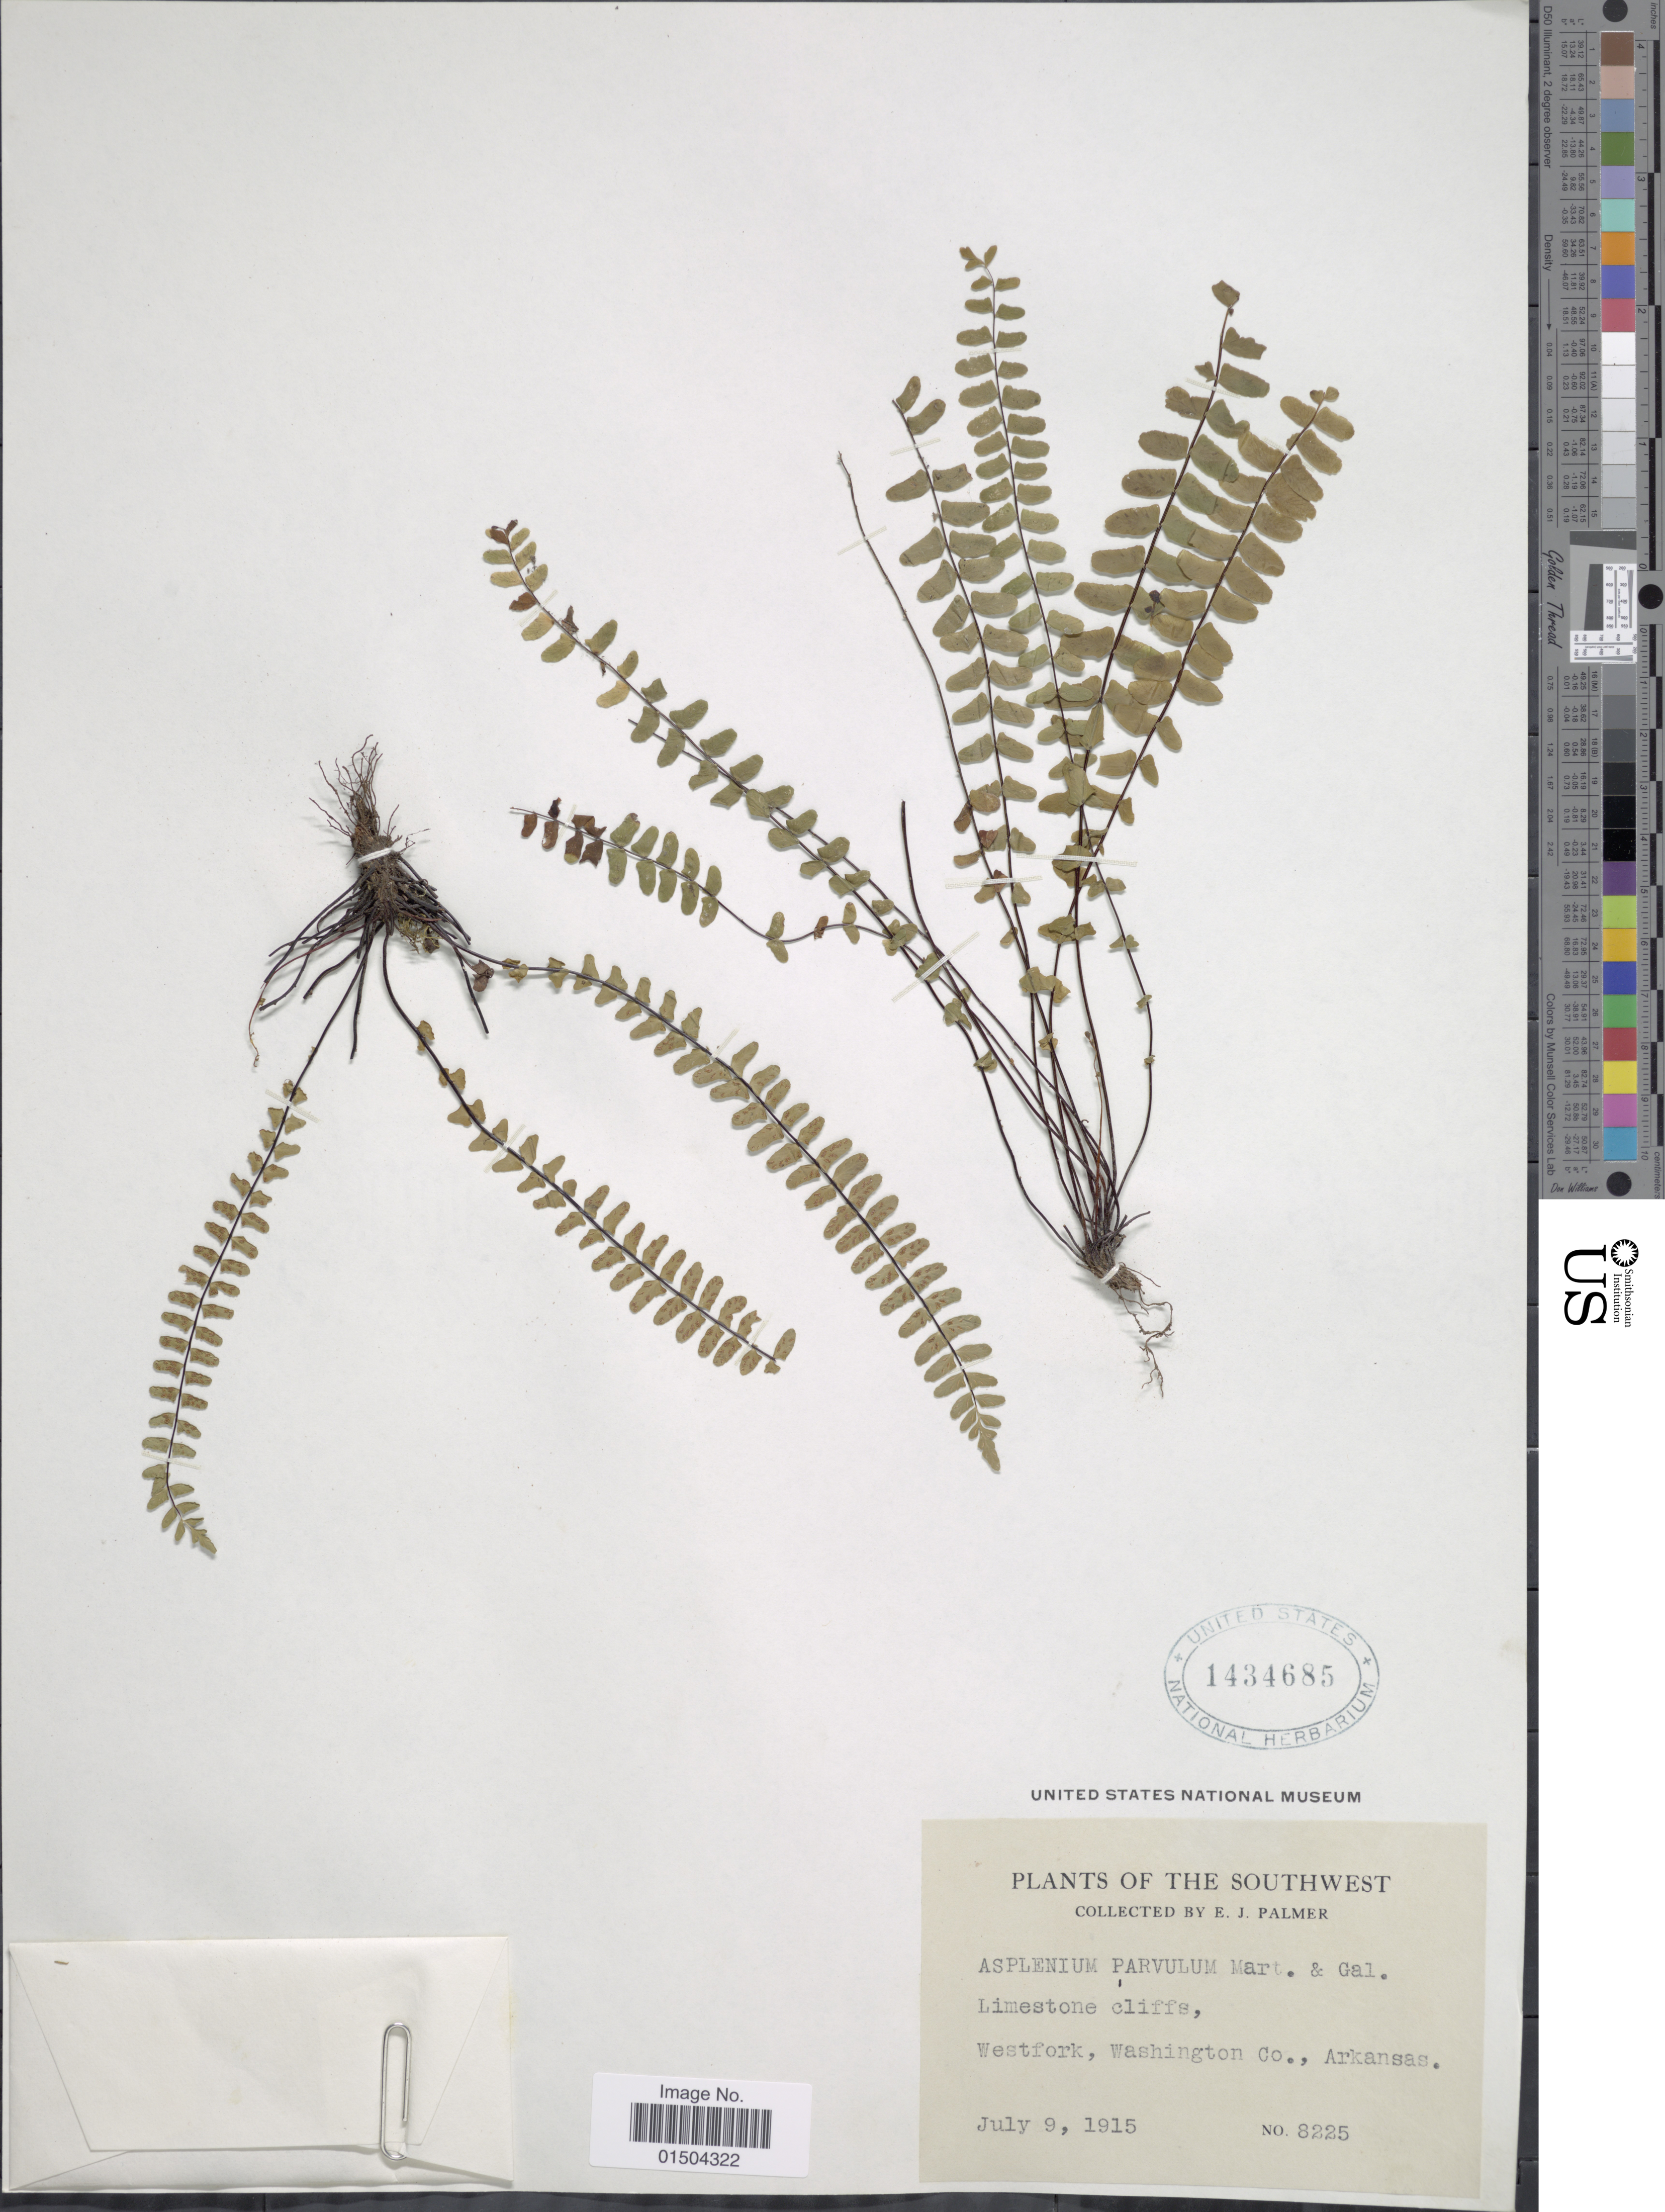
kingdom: Plantae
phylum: Tracheophyta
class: Polypodiopsida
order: Polypodiales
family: Aspleniaceae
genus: Asplenium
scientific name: Asplenium resiliens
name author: Kunze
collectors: E. J. Palmer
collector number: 8225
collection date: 1915-07-09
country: United States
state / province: Arkansas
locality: Southwest. Limestone cliffs, Westfork, Washington Co.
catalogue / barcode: US 1434685